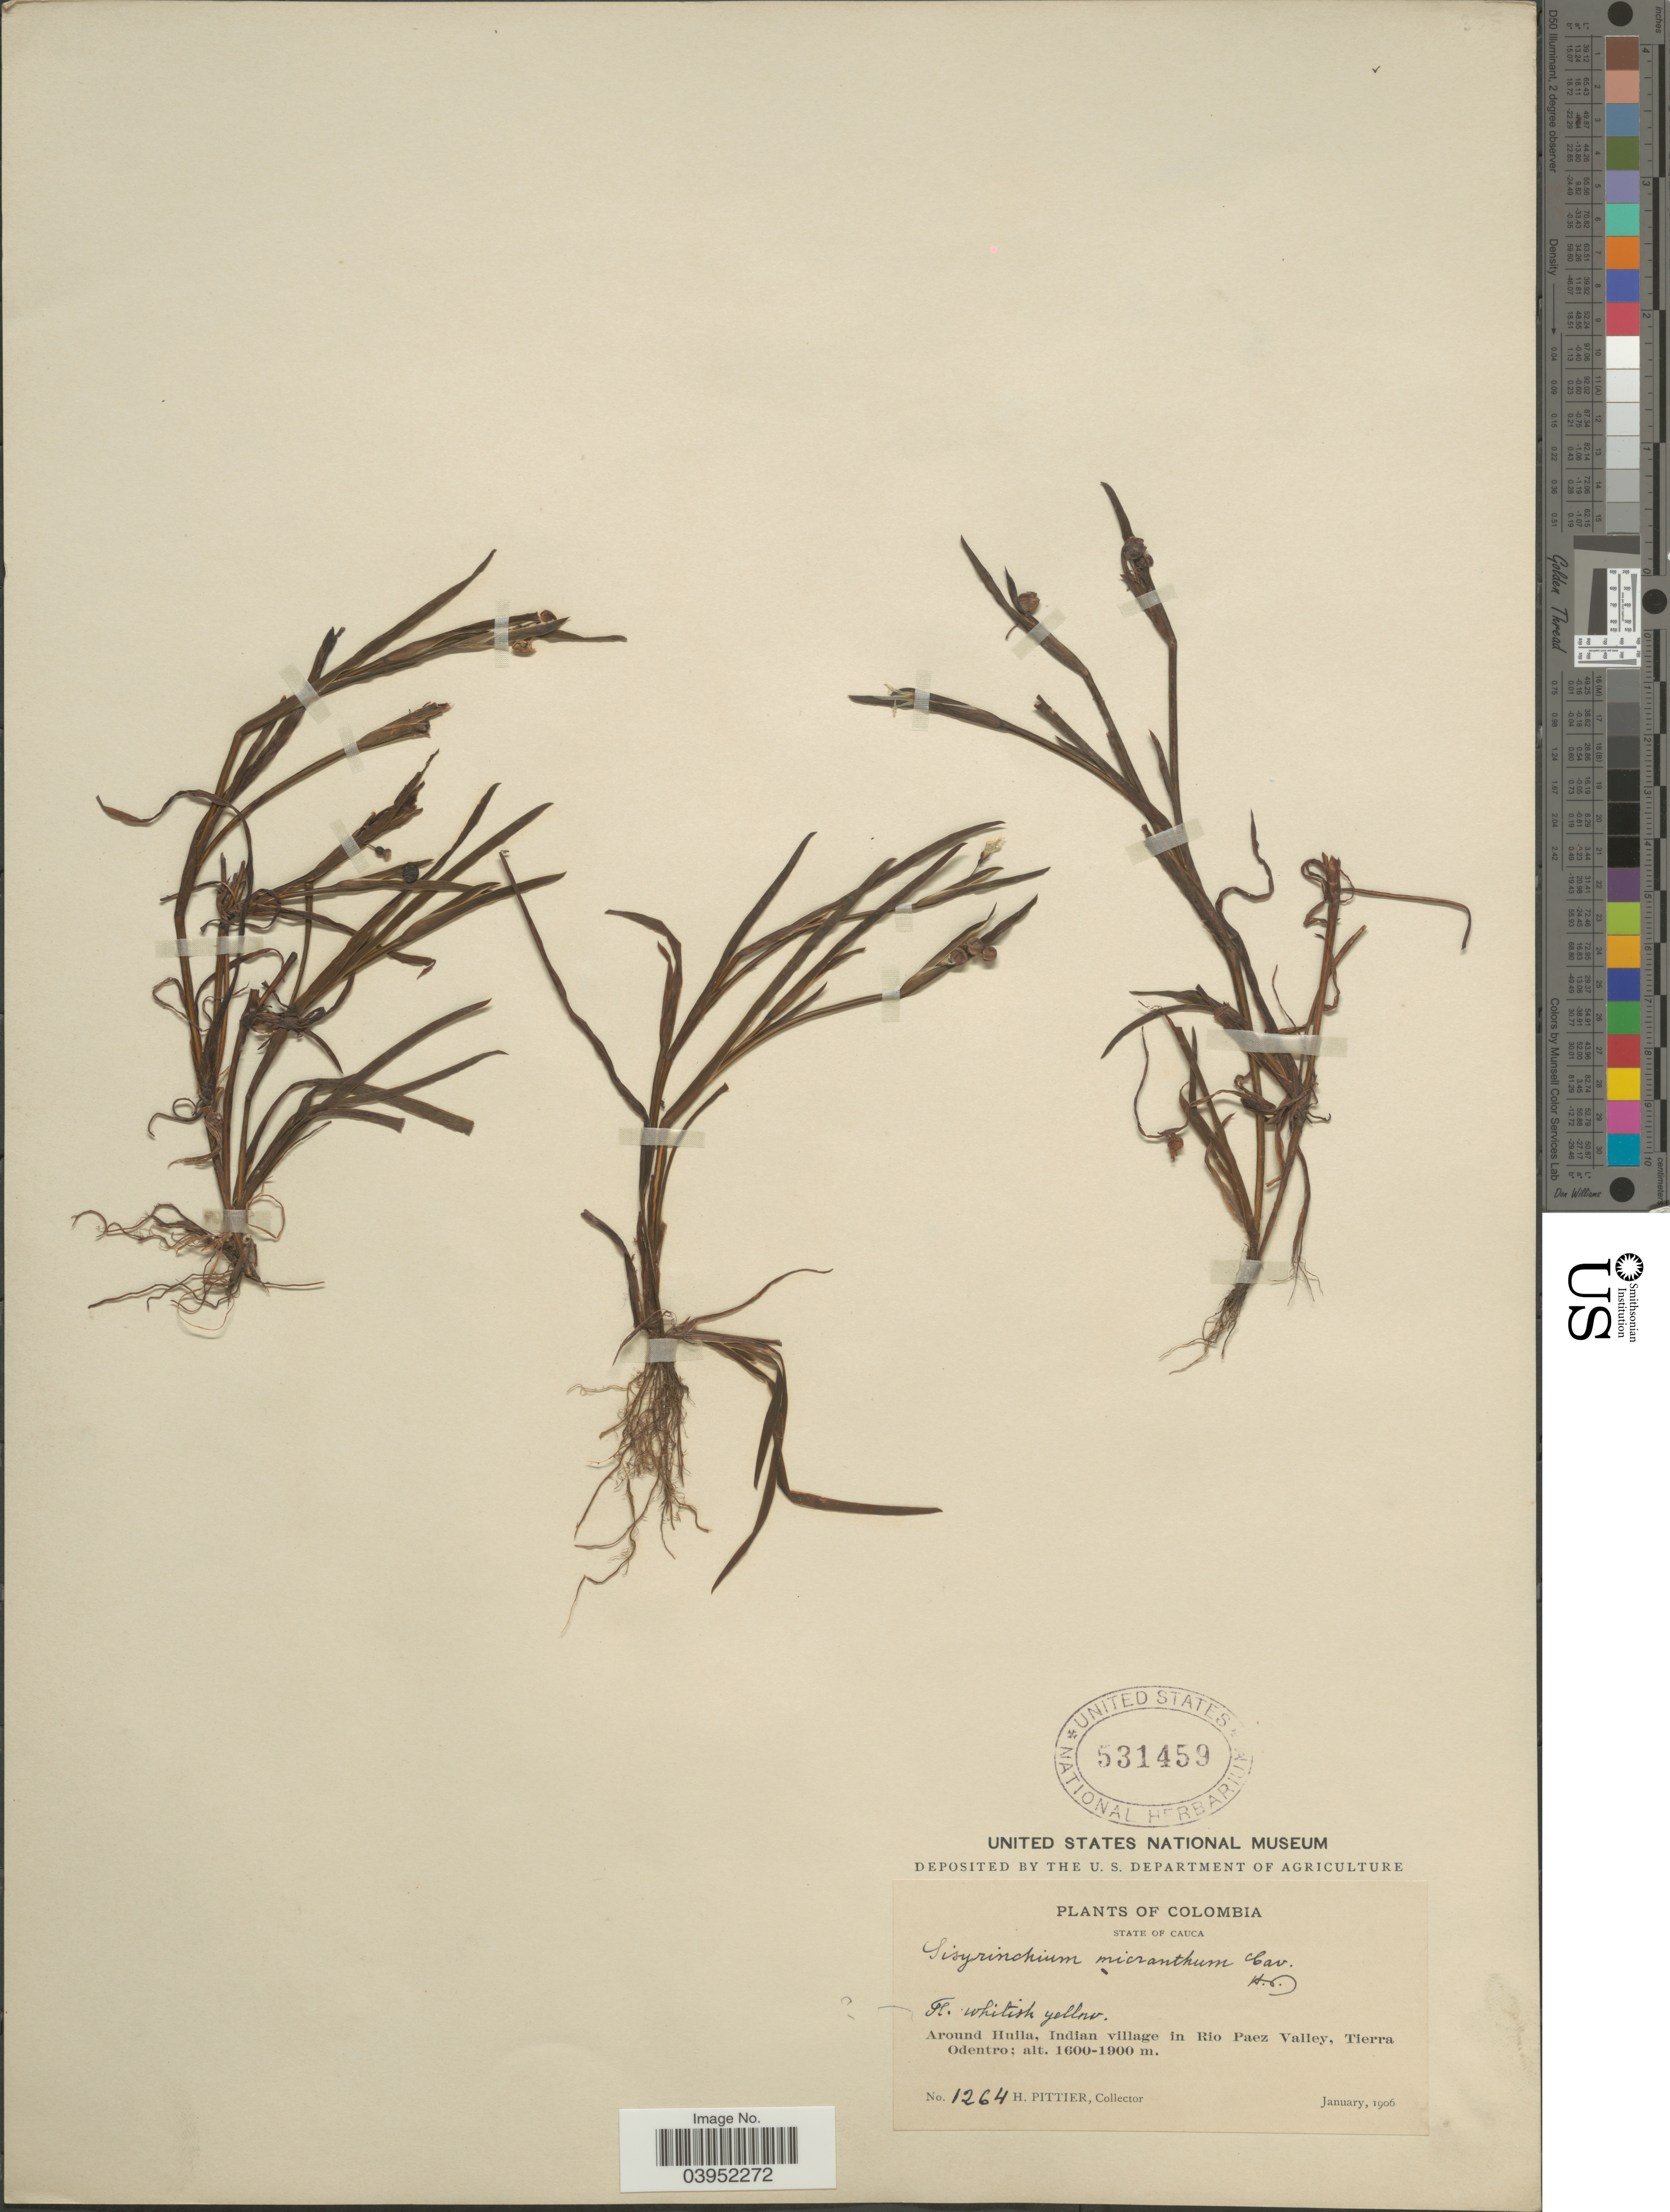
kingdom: Plantae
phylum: Tracheophyta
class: Liliopsida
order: Asparagales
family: Iridaceae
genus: Sisyrinchium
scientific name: Sisyrinchium micranthum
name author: Cav.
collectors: H. F. Pittier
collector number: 1264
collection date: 1906-01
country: Colombia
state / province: Cauca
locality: Around Huila, Indian village in Rio Paez Valley, Tierra Adentro.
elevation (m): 1600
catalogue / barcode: US 531459